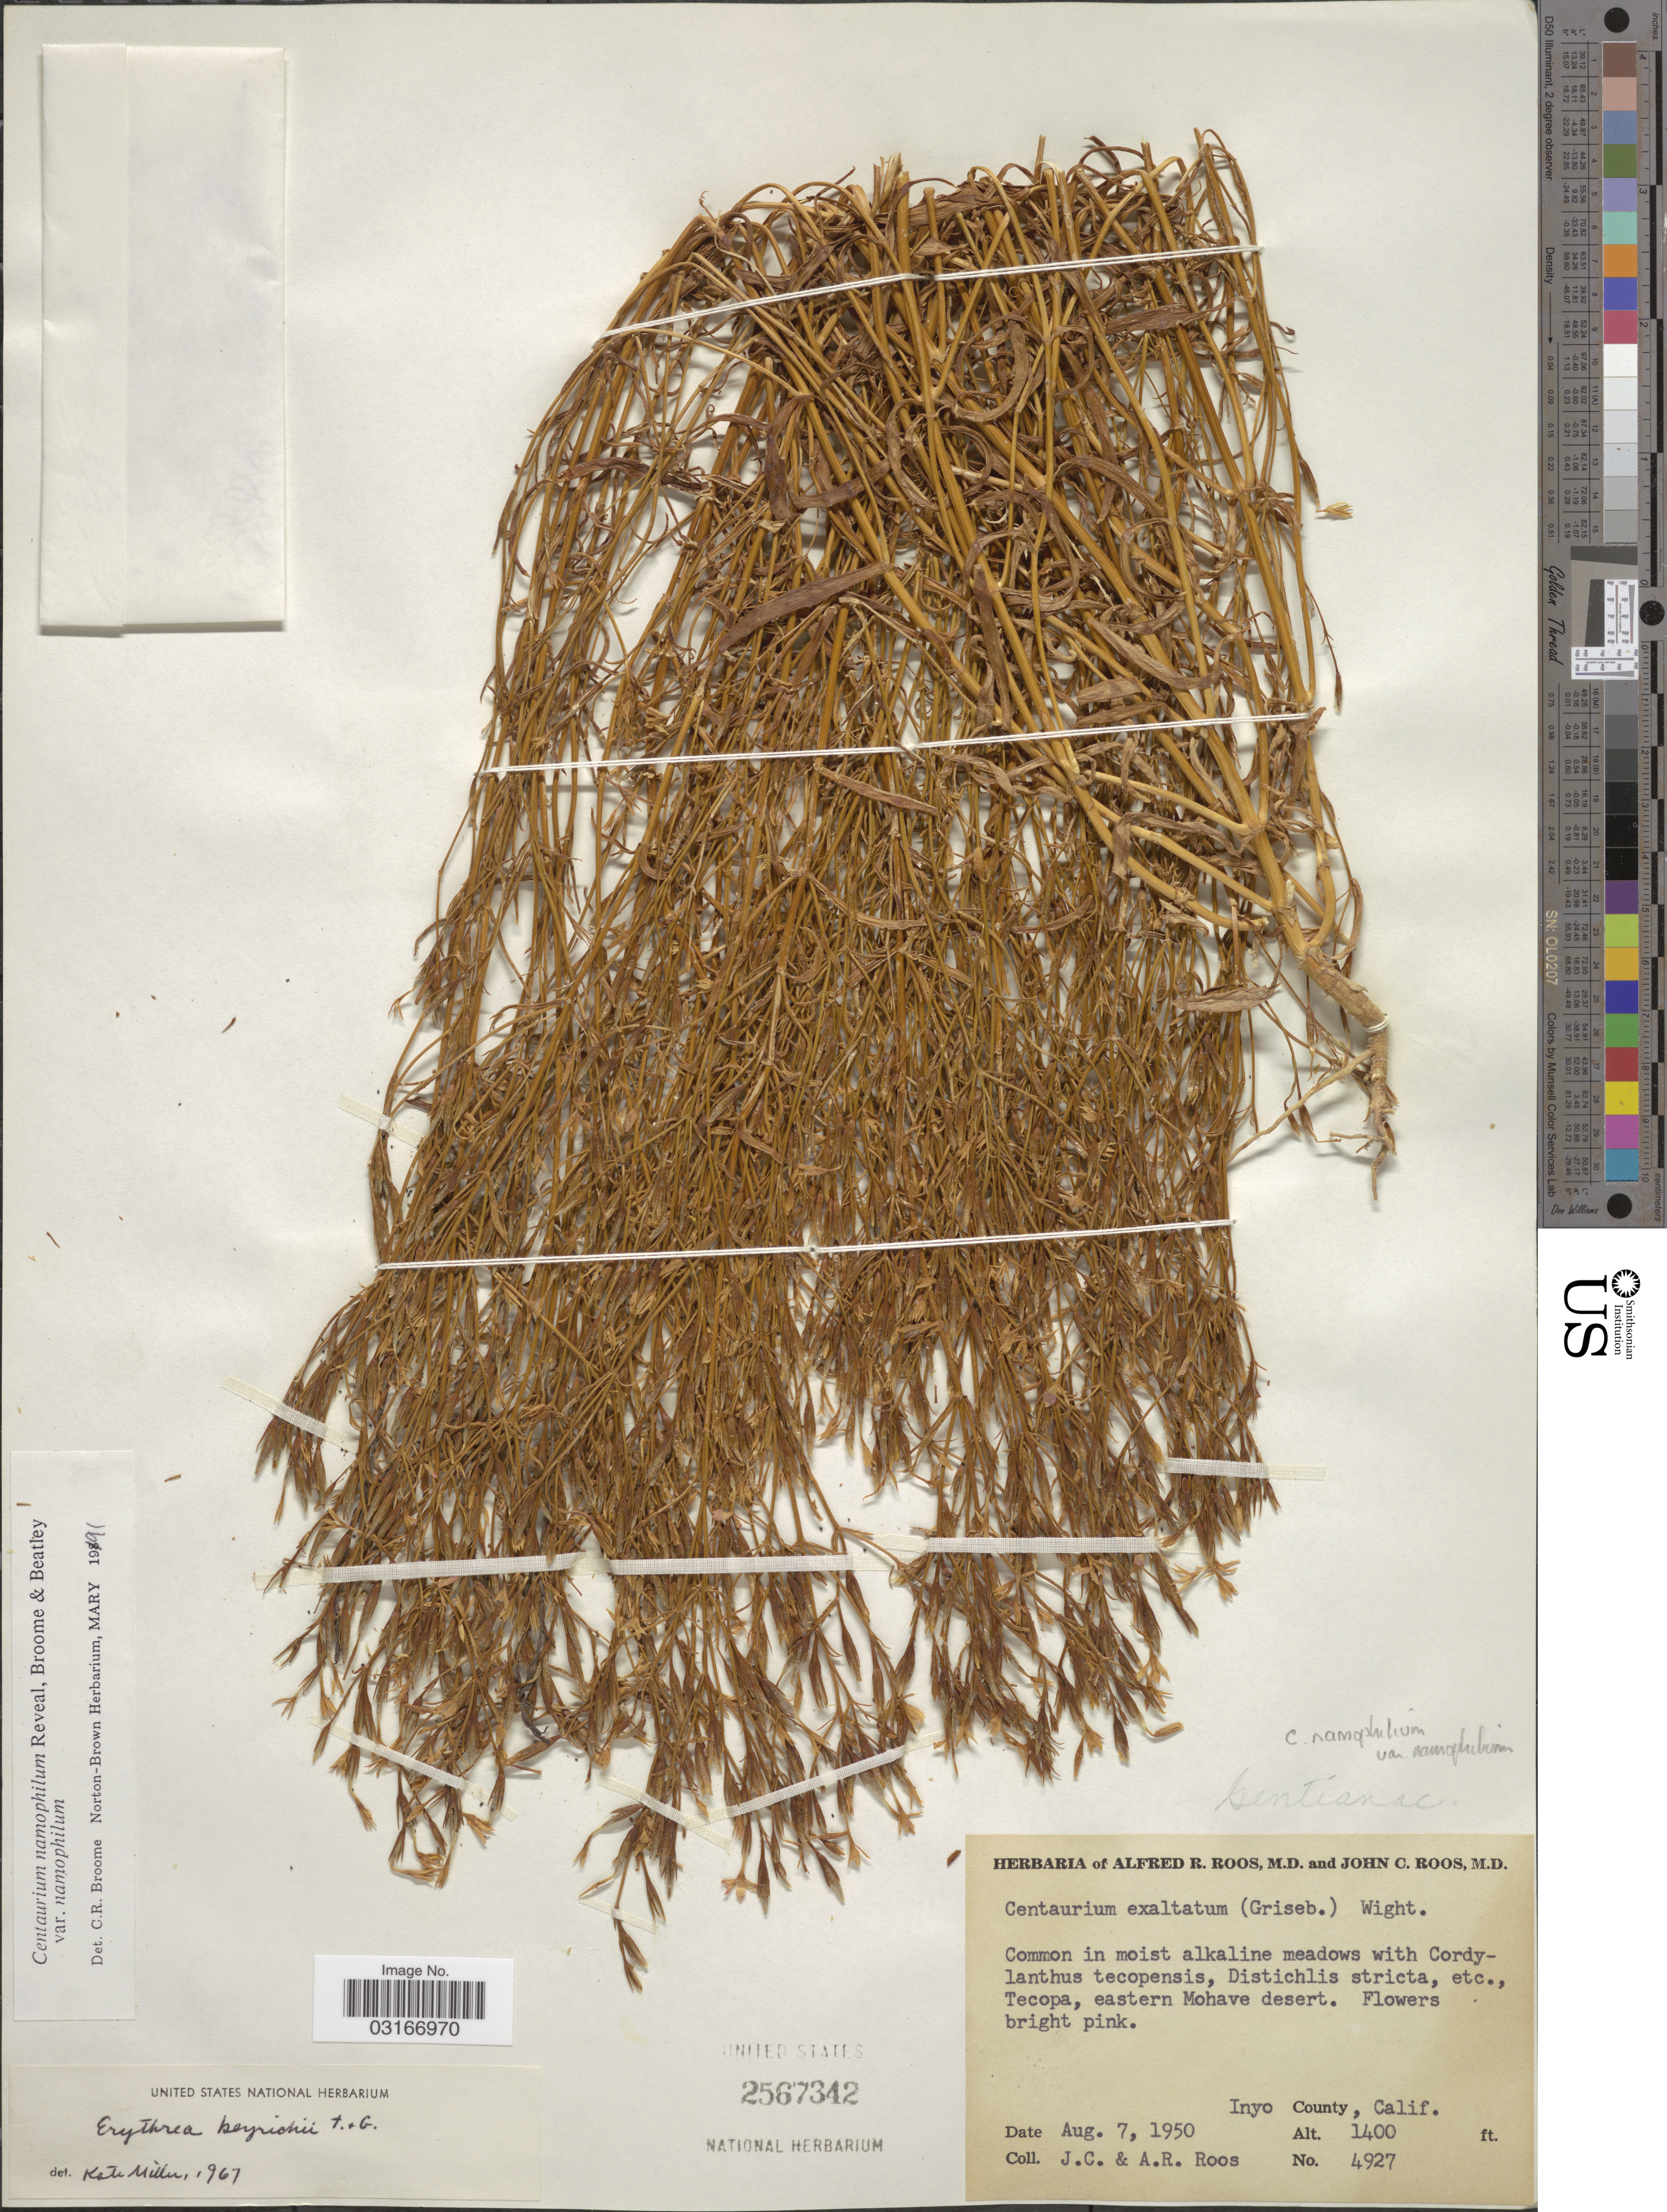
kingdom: Plantae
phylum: Tracheophyta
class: Magnoliopsida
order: Gentianales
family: Gentianaceae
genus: Centaurium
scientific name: Centaurium namophilum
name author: Reveal & Beatley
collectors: J. C. Roos & A. R. Roos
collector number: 4927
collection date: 1950-08-07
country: United States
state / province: California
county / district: Inyo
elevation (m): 427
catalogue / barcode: US 2567342